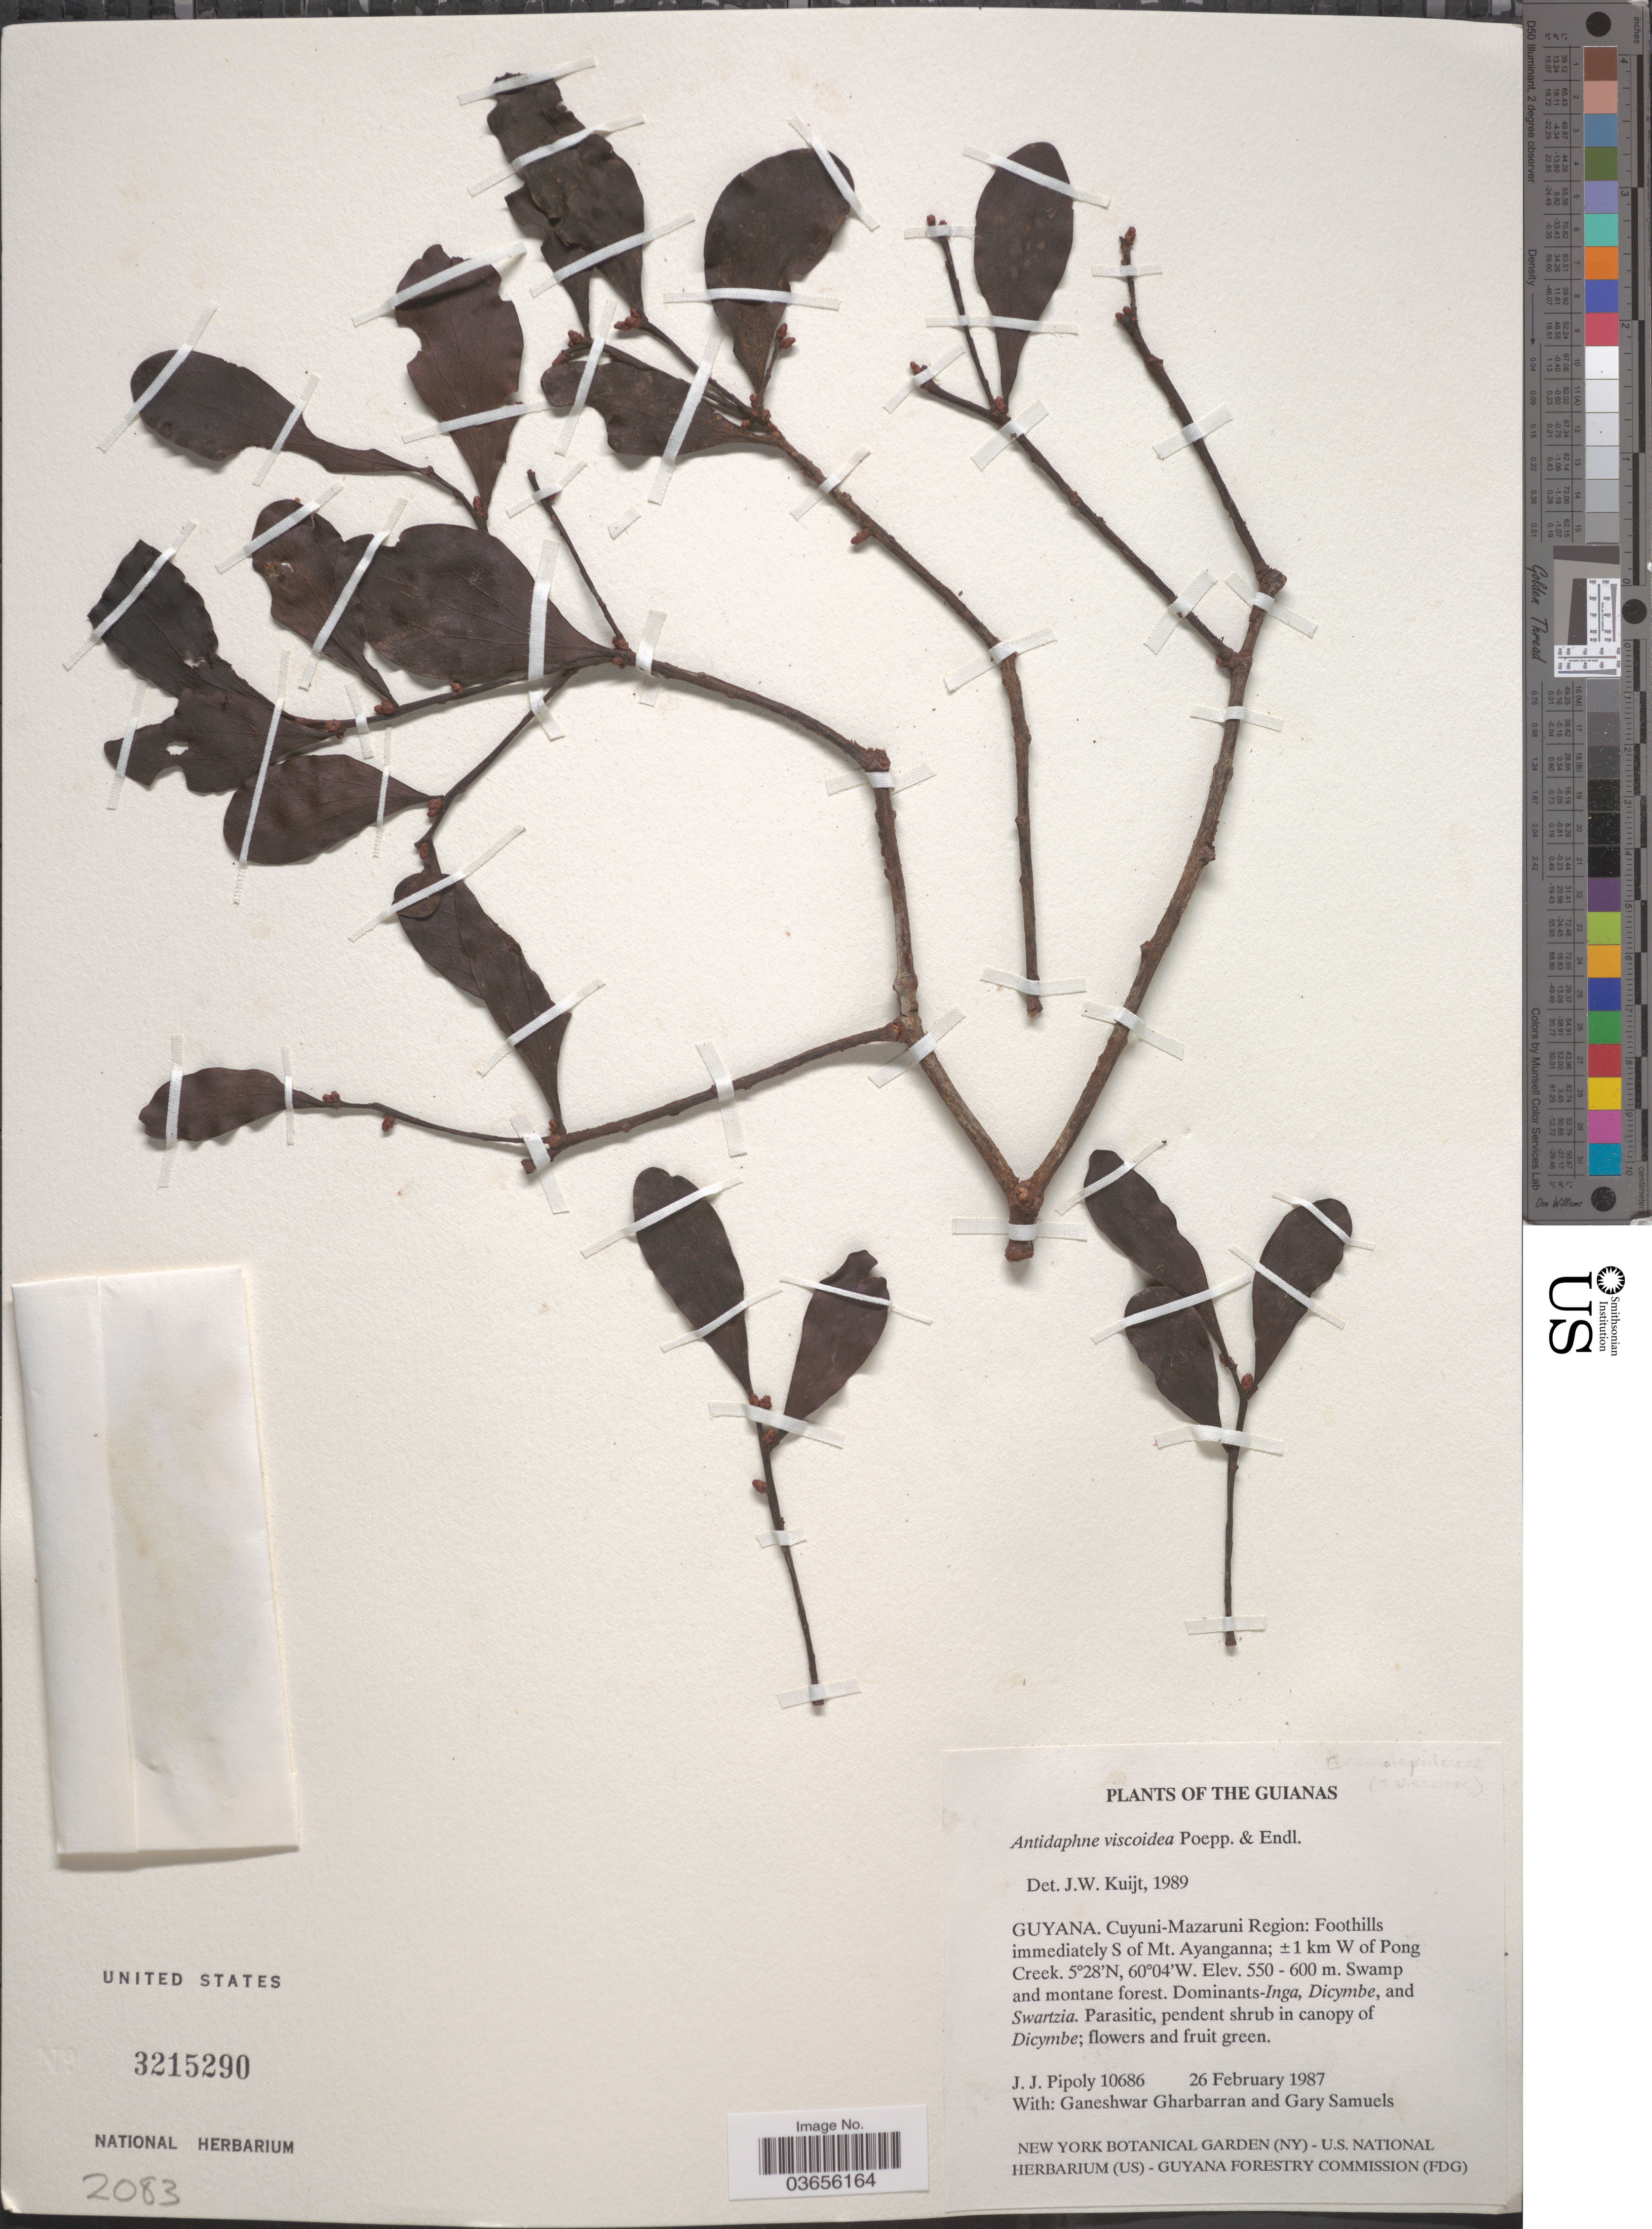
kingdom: Plantae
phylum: Tracheophyta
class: Magnoliopsida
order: Santalales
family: Santalaceae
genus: Antidaphne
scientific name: Antidaphne viscoidea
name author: Poepp. & Endl.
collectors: J. J. Pipoly, G. Gharbarran & G. Samuels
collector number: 10686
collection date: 1987-02-26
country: Guyana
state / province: Cuyuni-Mazaruni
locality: The Guianas. Cuyuni-Mazaruni Region: Foothills immediately S of Mt. Ayanganna; ± 1 km W of Pong Creek.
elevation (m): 550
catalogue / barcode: US 3215290